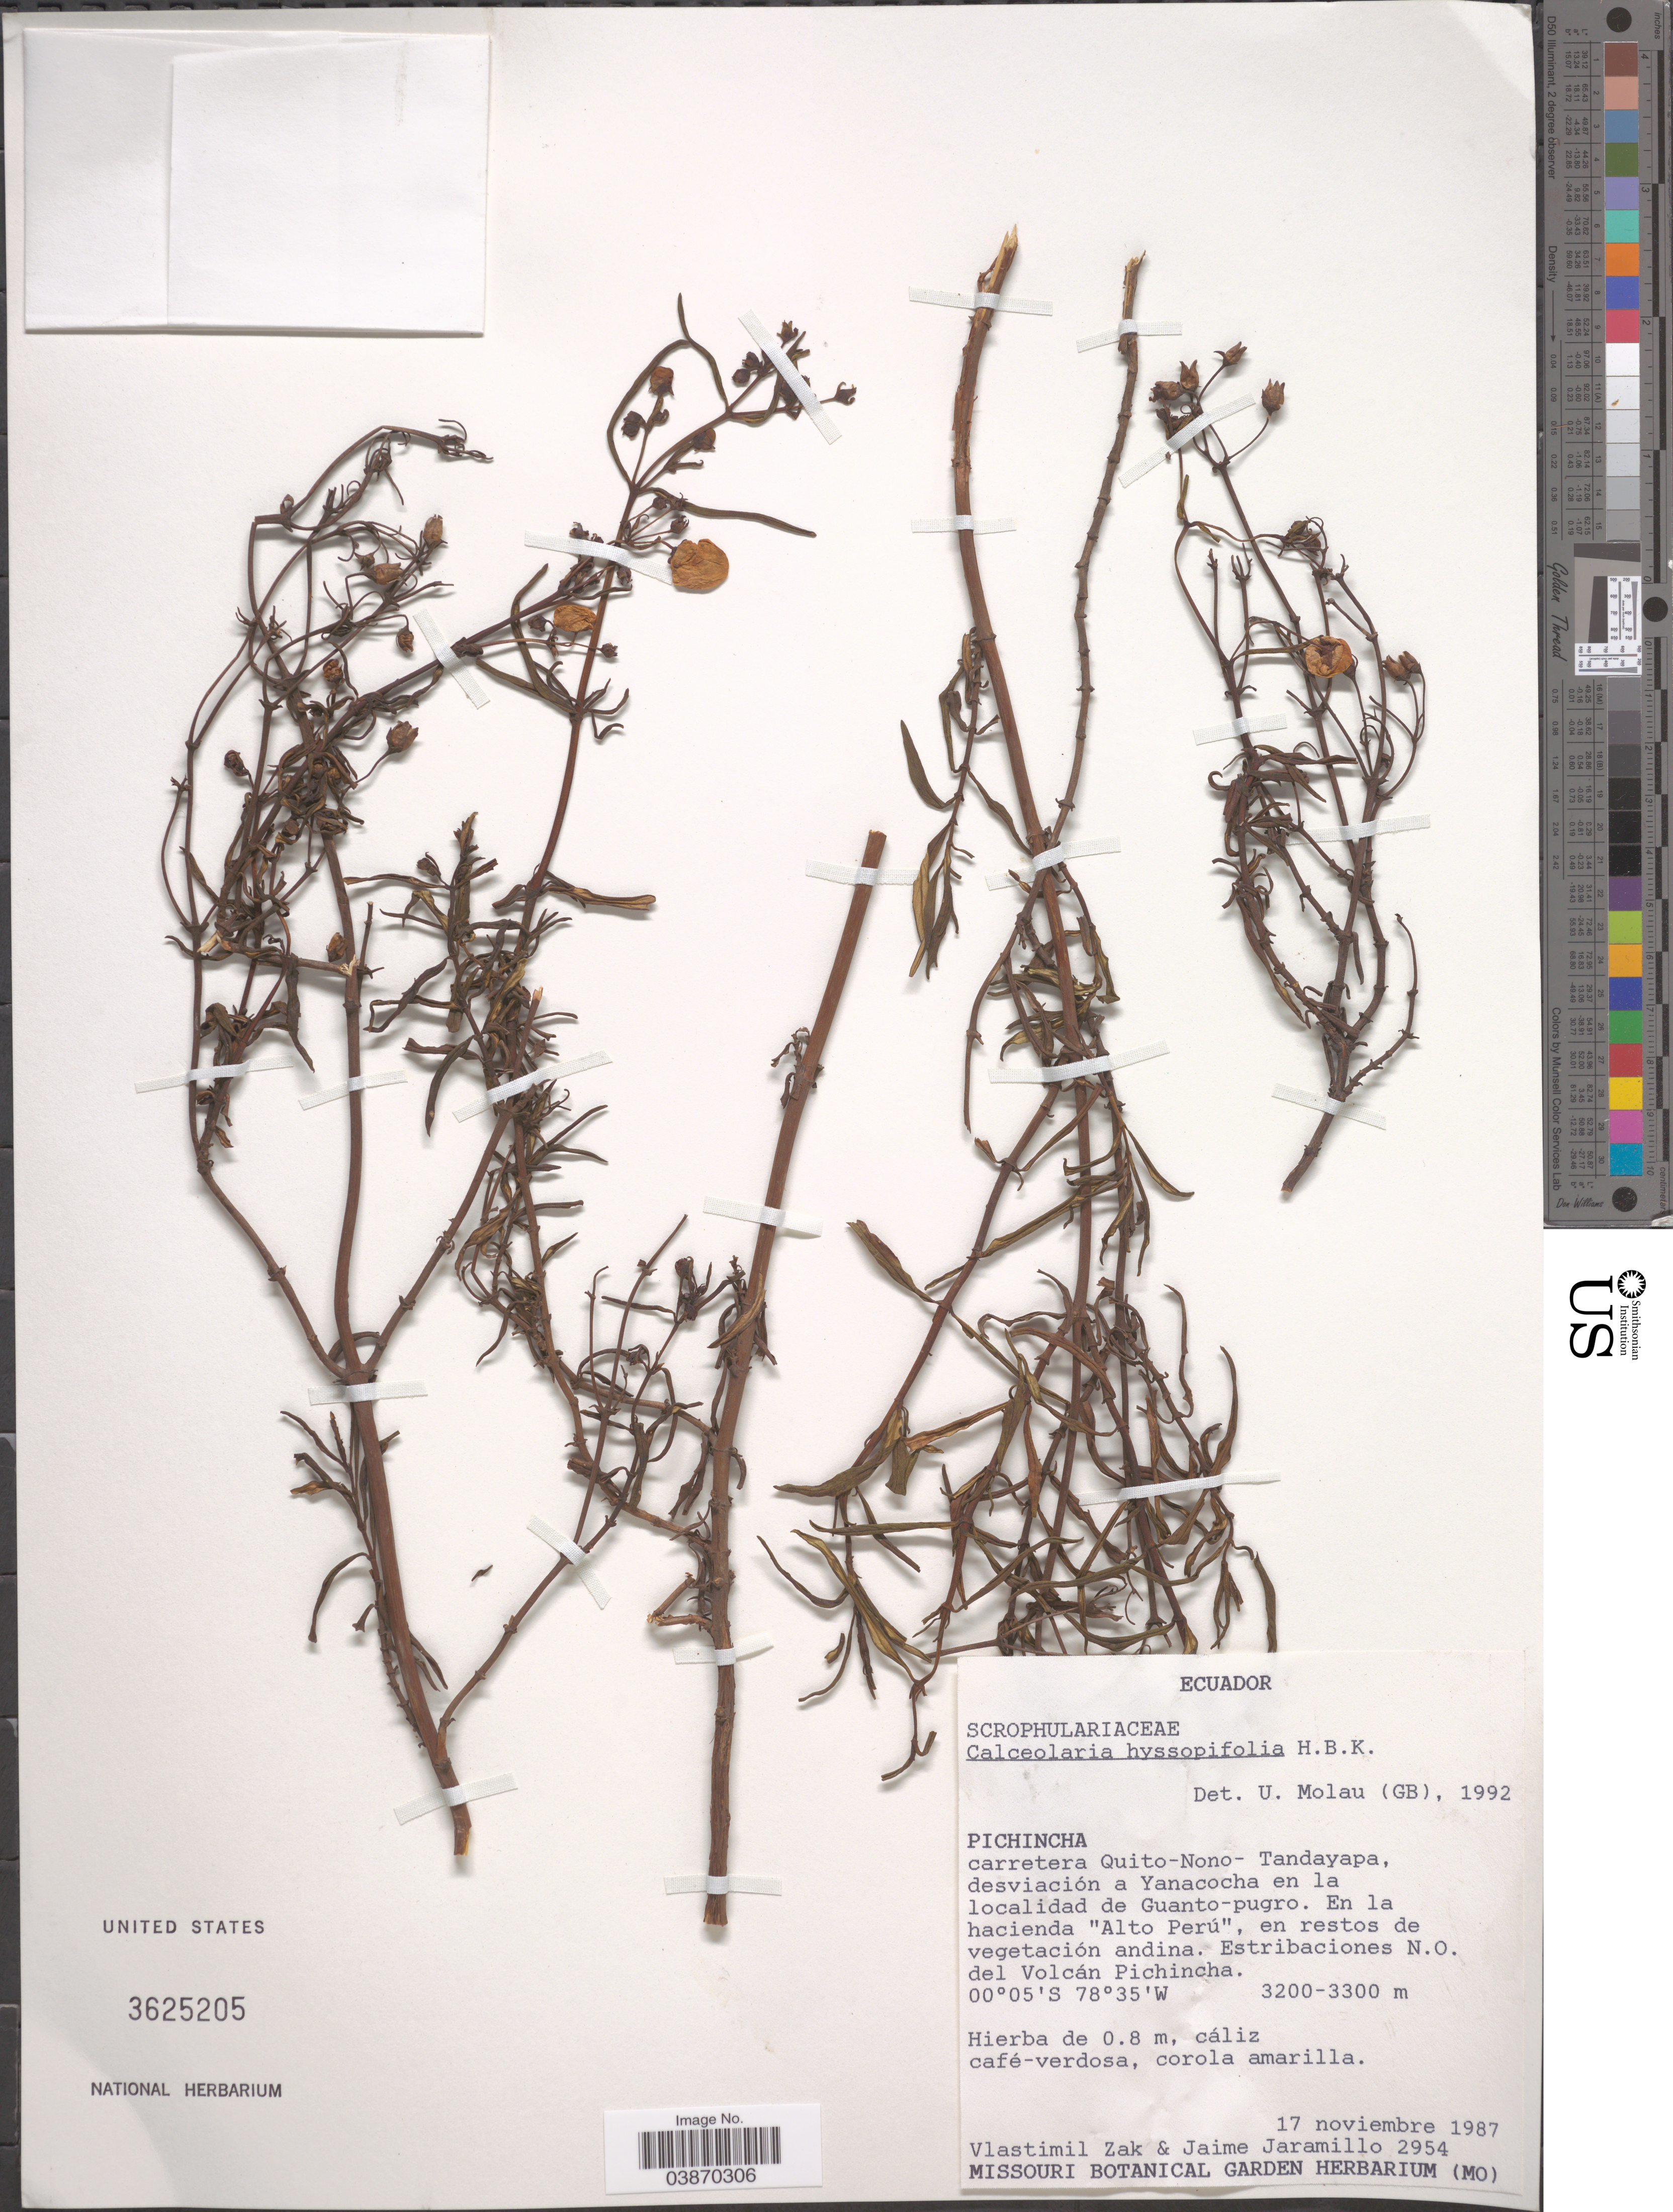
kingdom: Plantae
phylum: Tracheophyta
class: Magnoliopsida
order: Lamiales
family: Calceolariaceae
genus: Calceolaria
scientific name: Calceolaria hyssopifolia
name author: Kunth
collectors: V. Zak & J. Jaramillo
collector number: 2954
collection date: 1987-11-17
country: Ecuador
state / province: Pichincha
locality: Carretera Quito-Nono-Tandayapa, desviación a Yanacocha en la localidad de Guanto-pugro. En la hacienda "Alto Perú". Estribaciones N.O. del Volcán Pichincha.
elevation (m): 3200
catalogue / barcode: US 3625205